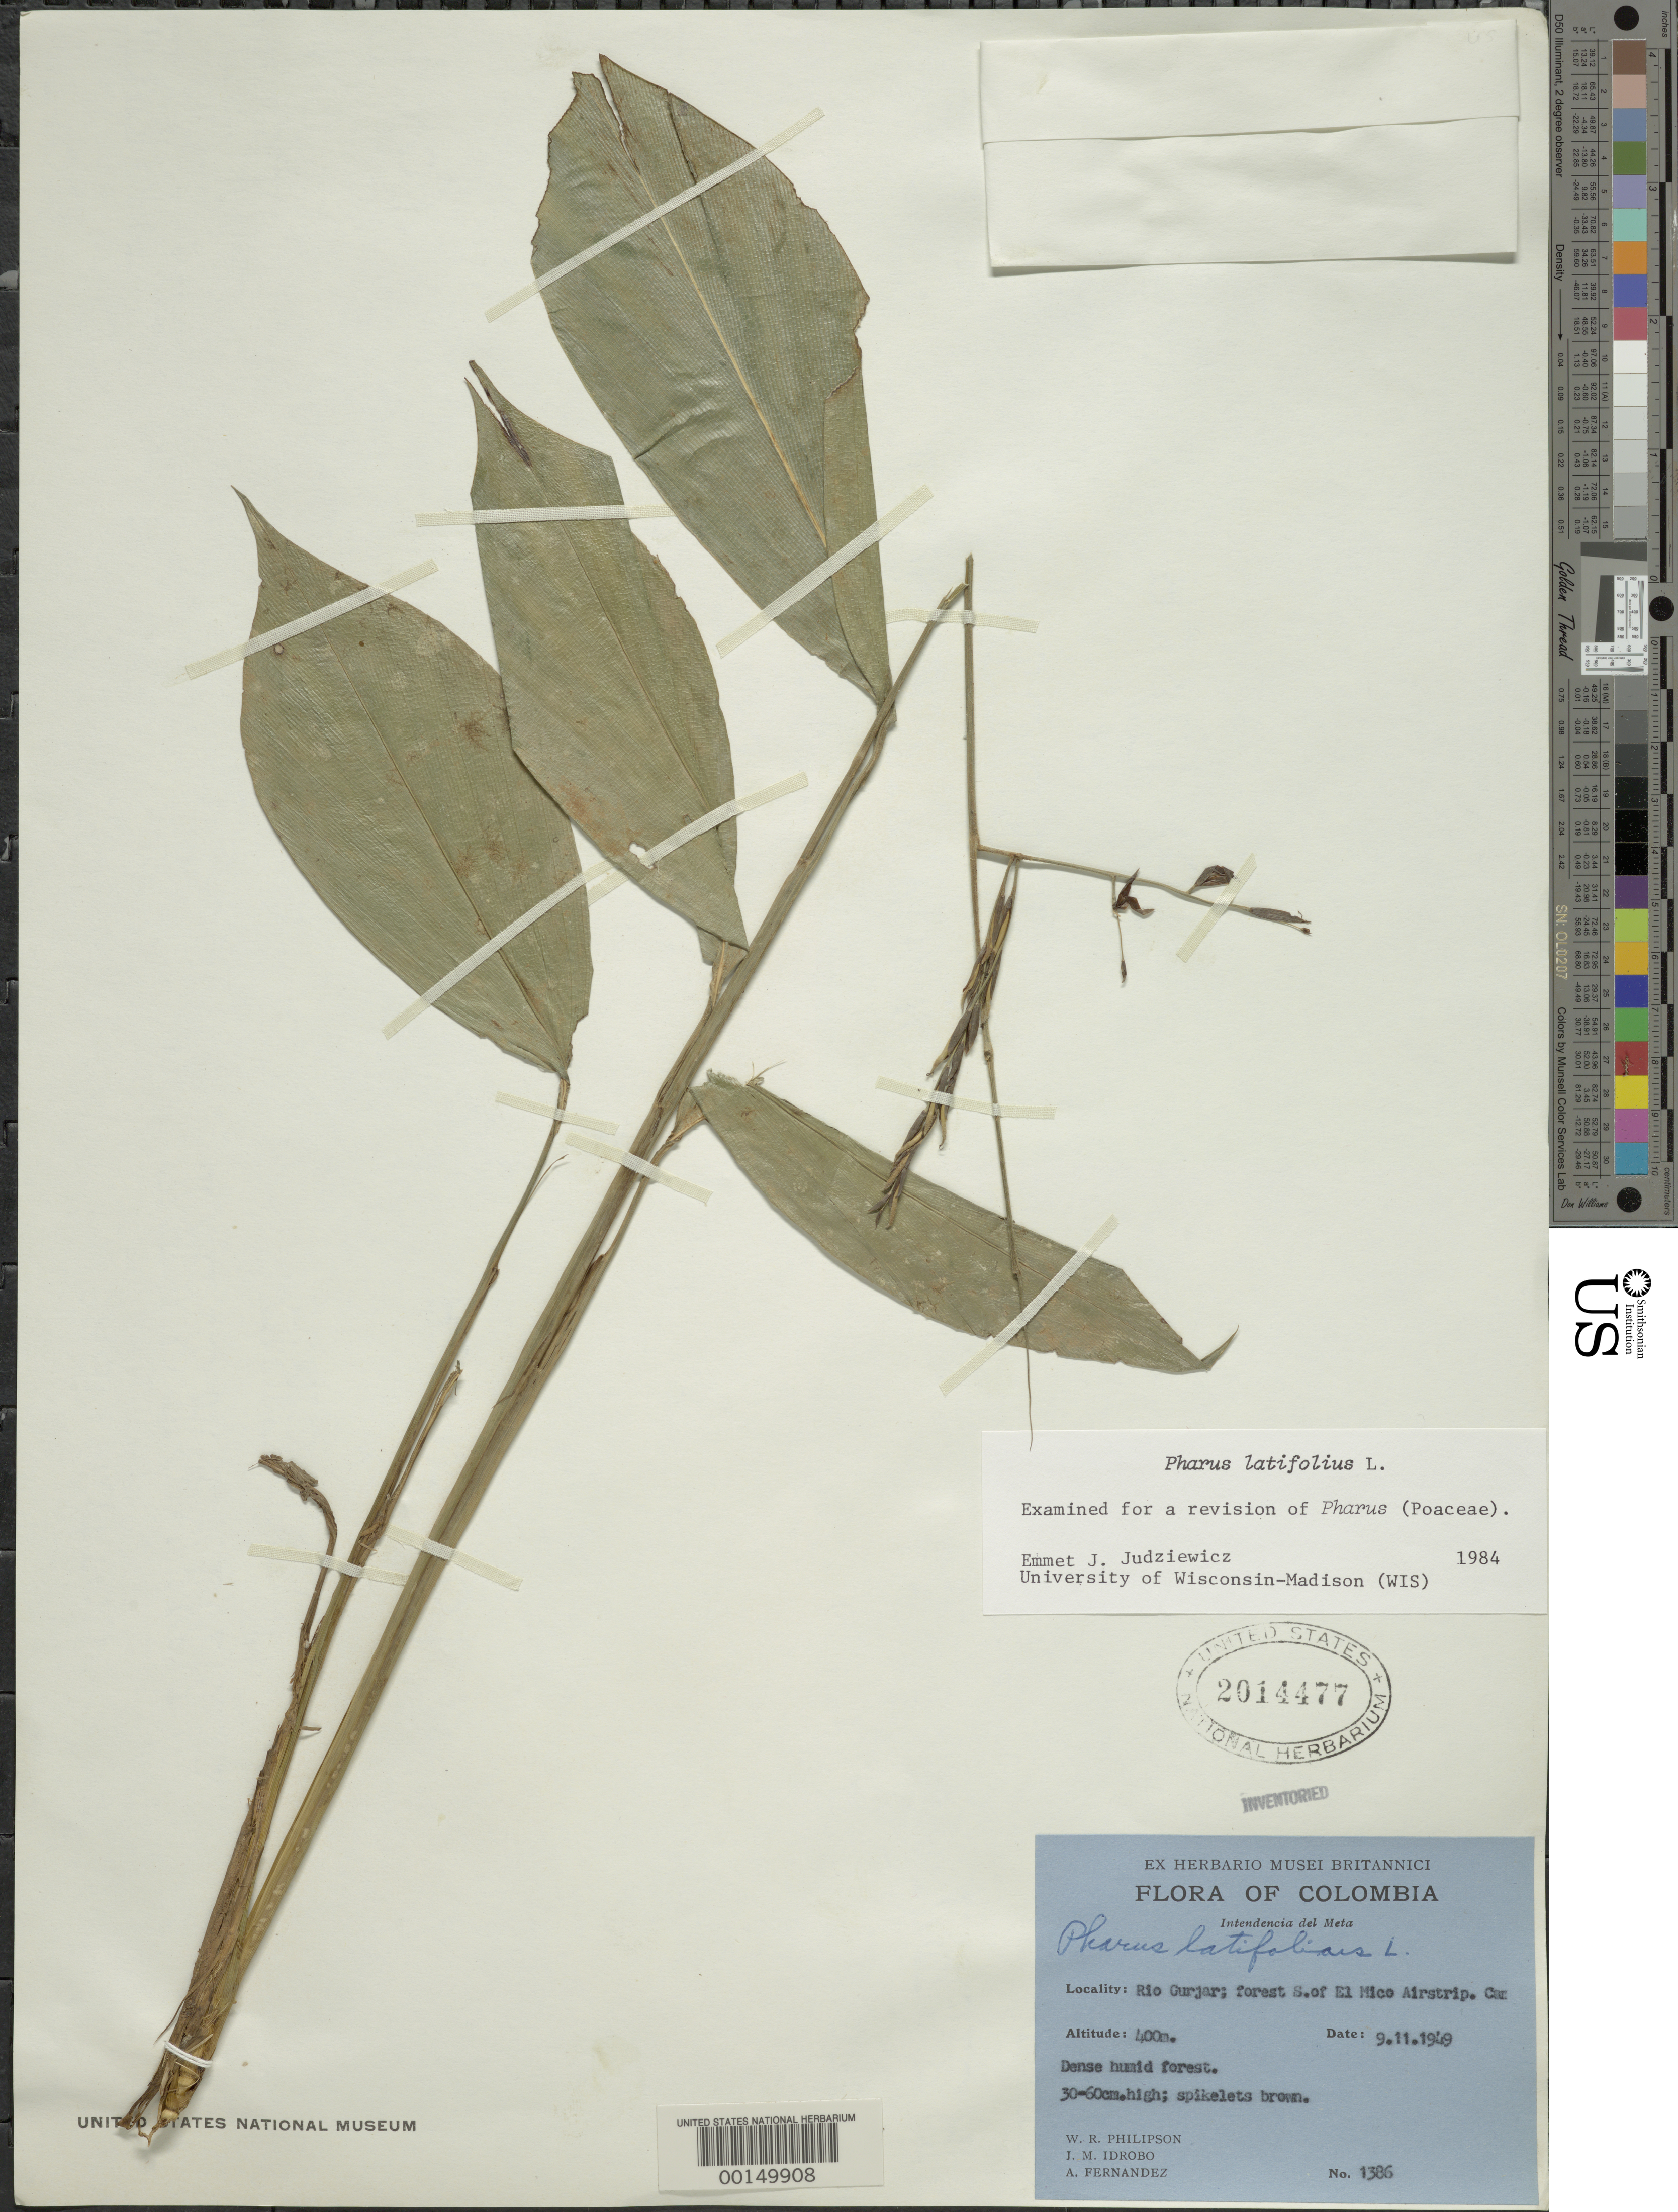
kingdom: Plantae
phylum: Tracheophyta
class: Liliopsida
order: Poales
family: Poaceae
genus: Pharus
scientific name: Pharus latifolius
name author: L.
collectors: W. R. Philipson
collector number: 1386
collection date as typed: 09 Nov 1949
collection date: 1949-11-09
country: Colombia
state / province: Meta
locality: Rio Guejar, El Mico Airstrip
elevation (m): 400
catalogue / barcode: US 2014477